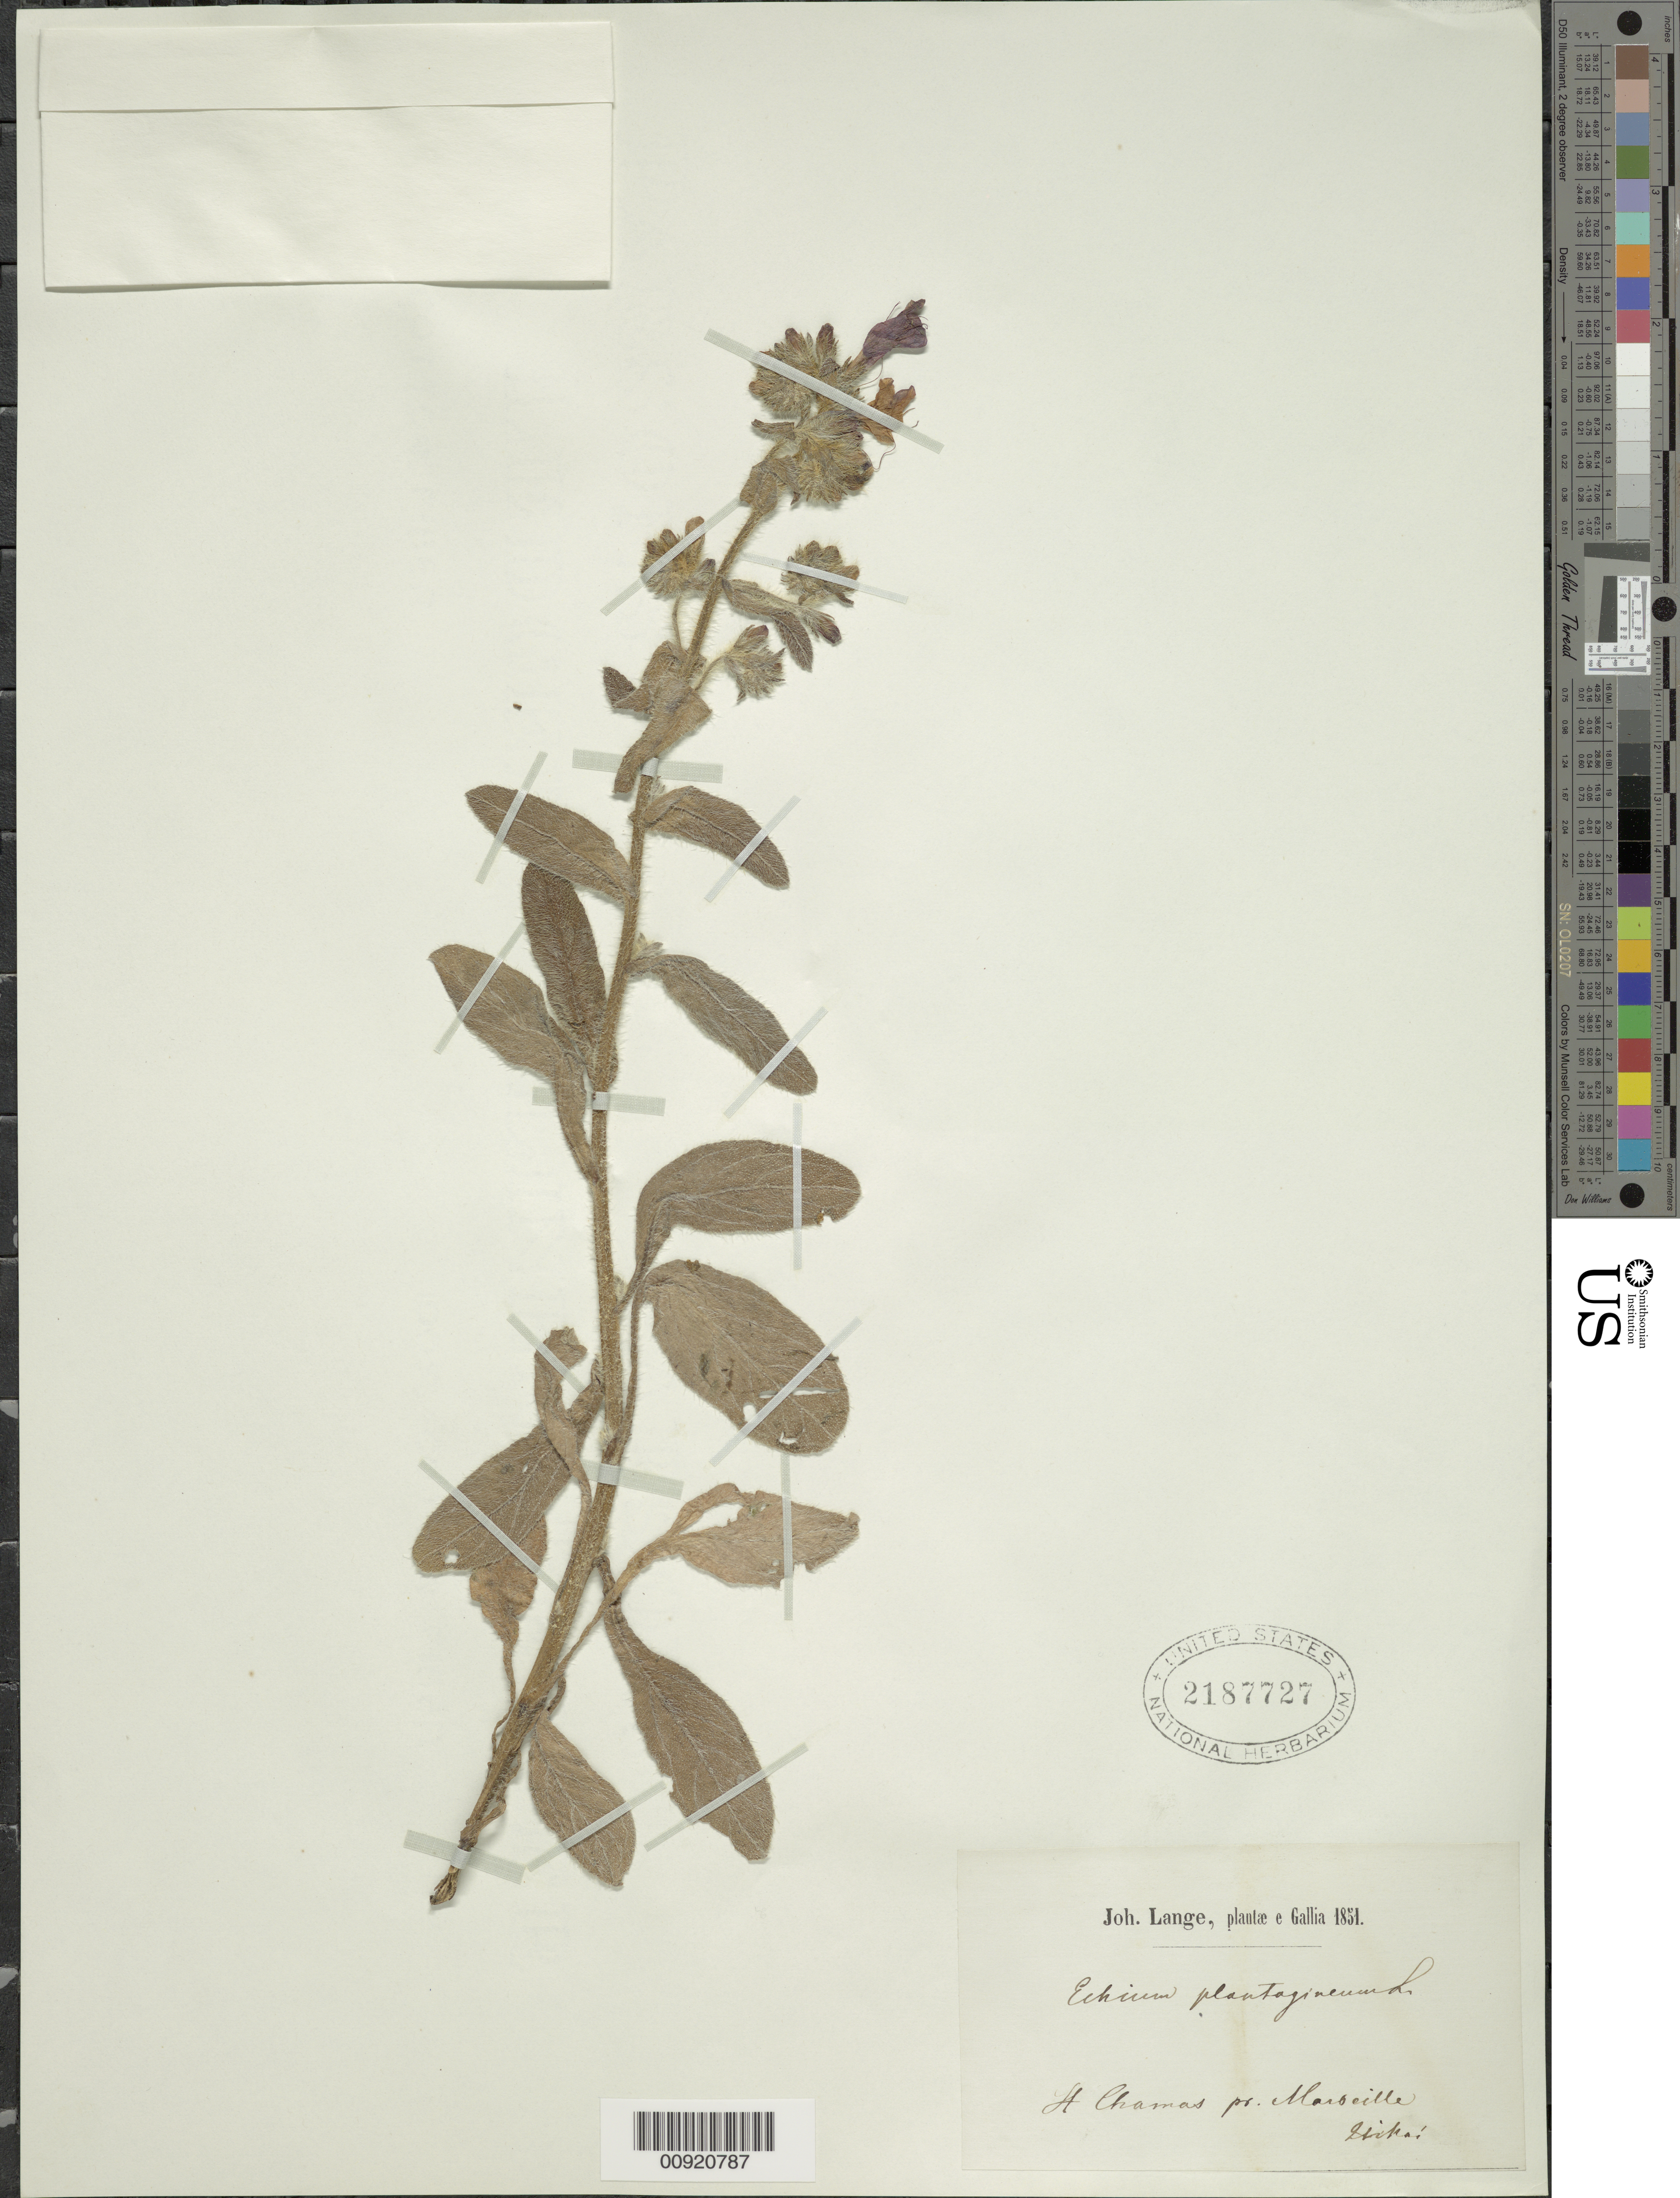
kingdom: Plantae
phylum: Tracheophyta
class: Magnoliopsida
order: Boraginales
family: Boraginaceae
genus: Echium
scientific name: Echium plantagineum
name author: L.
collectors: J. Lange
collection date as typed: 1851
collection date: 1851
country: France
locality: H. Chamas pr. Marseille. [ ]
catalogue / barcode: US 2187727